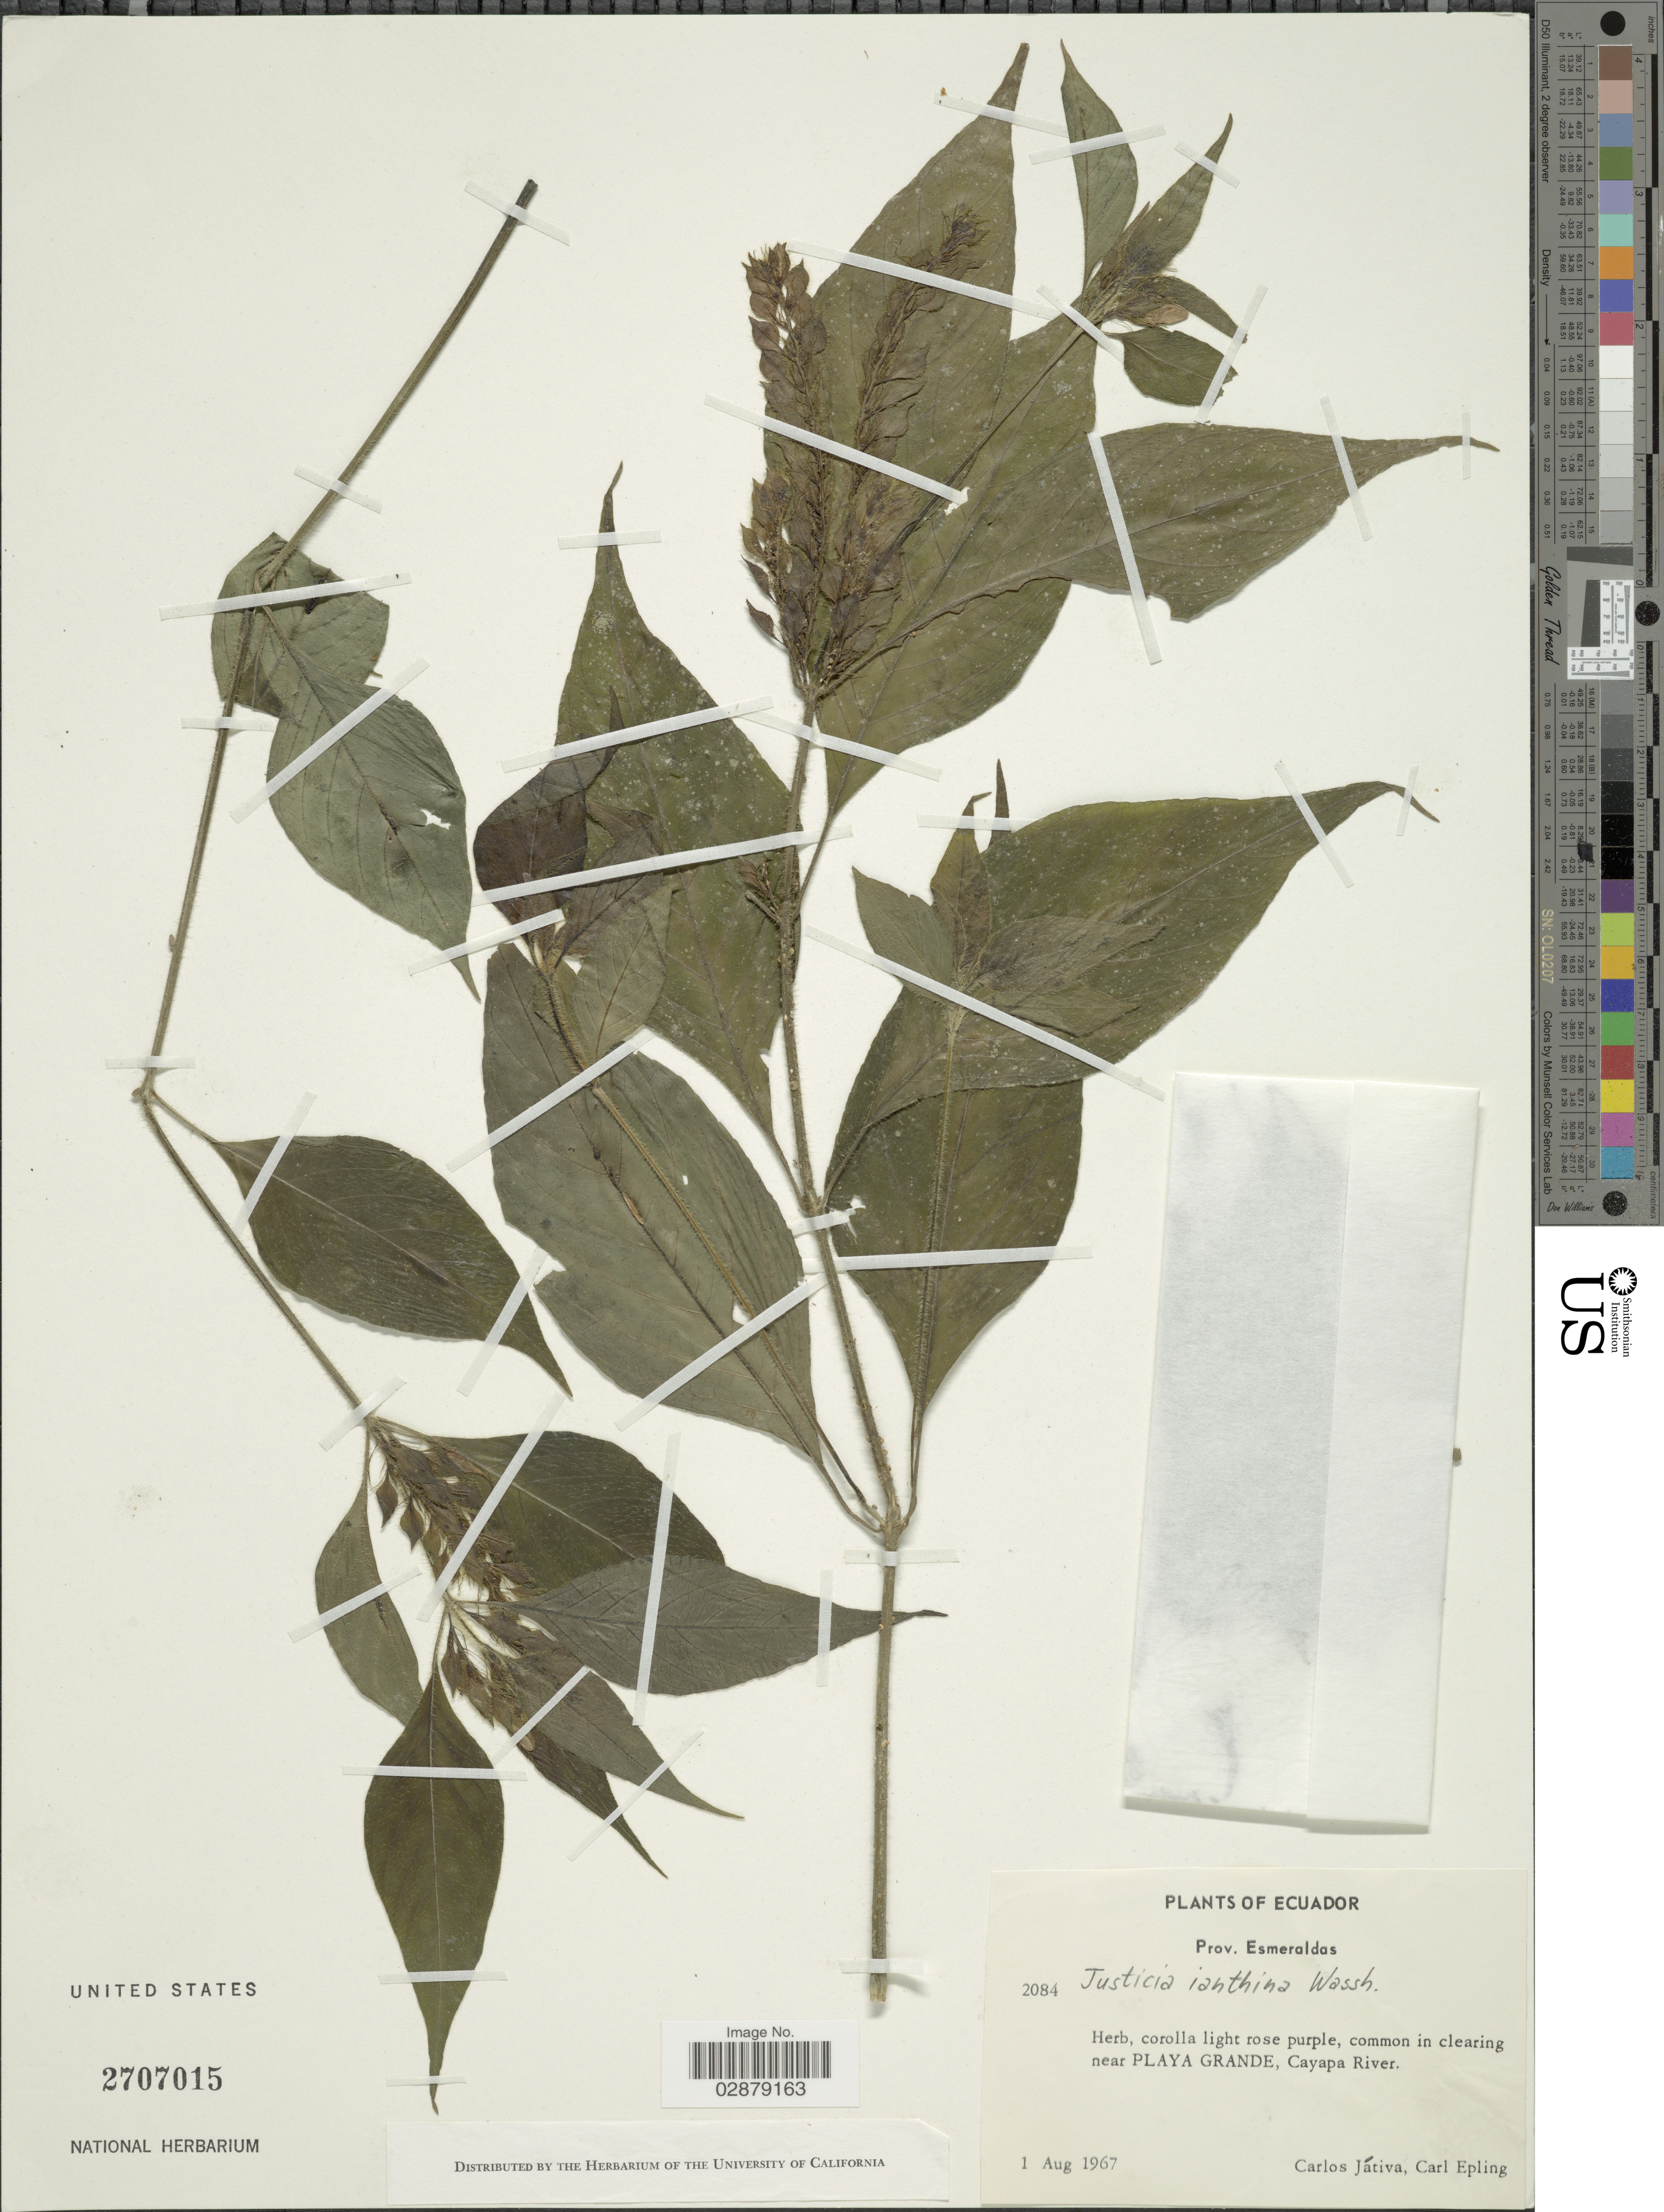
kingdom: Plantae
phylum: Tracheophyta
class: Magnoliopsida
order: Lamiales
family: Acanthaceae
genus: Justicia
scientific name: Justicia ianthina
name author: Wassh.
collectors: C. D. Játiva & C. C. Epling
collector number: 2084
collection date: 1967-08-01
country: Ecuador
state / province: Esmeraldas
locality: Common in clearing near Playa Grande, Cayapa River.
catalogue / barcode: US 2707015